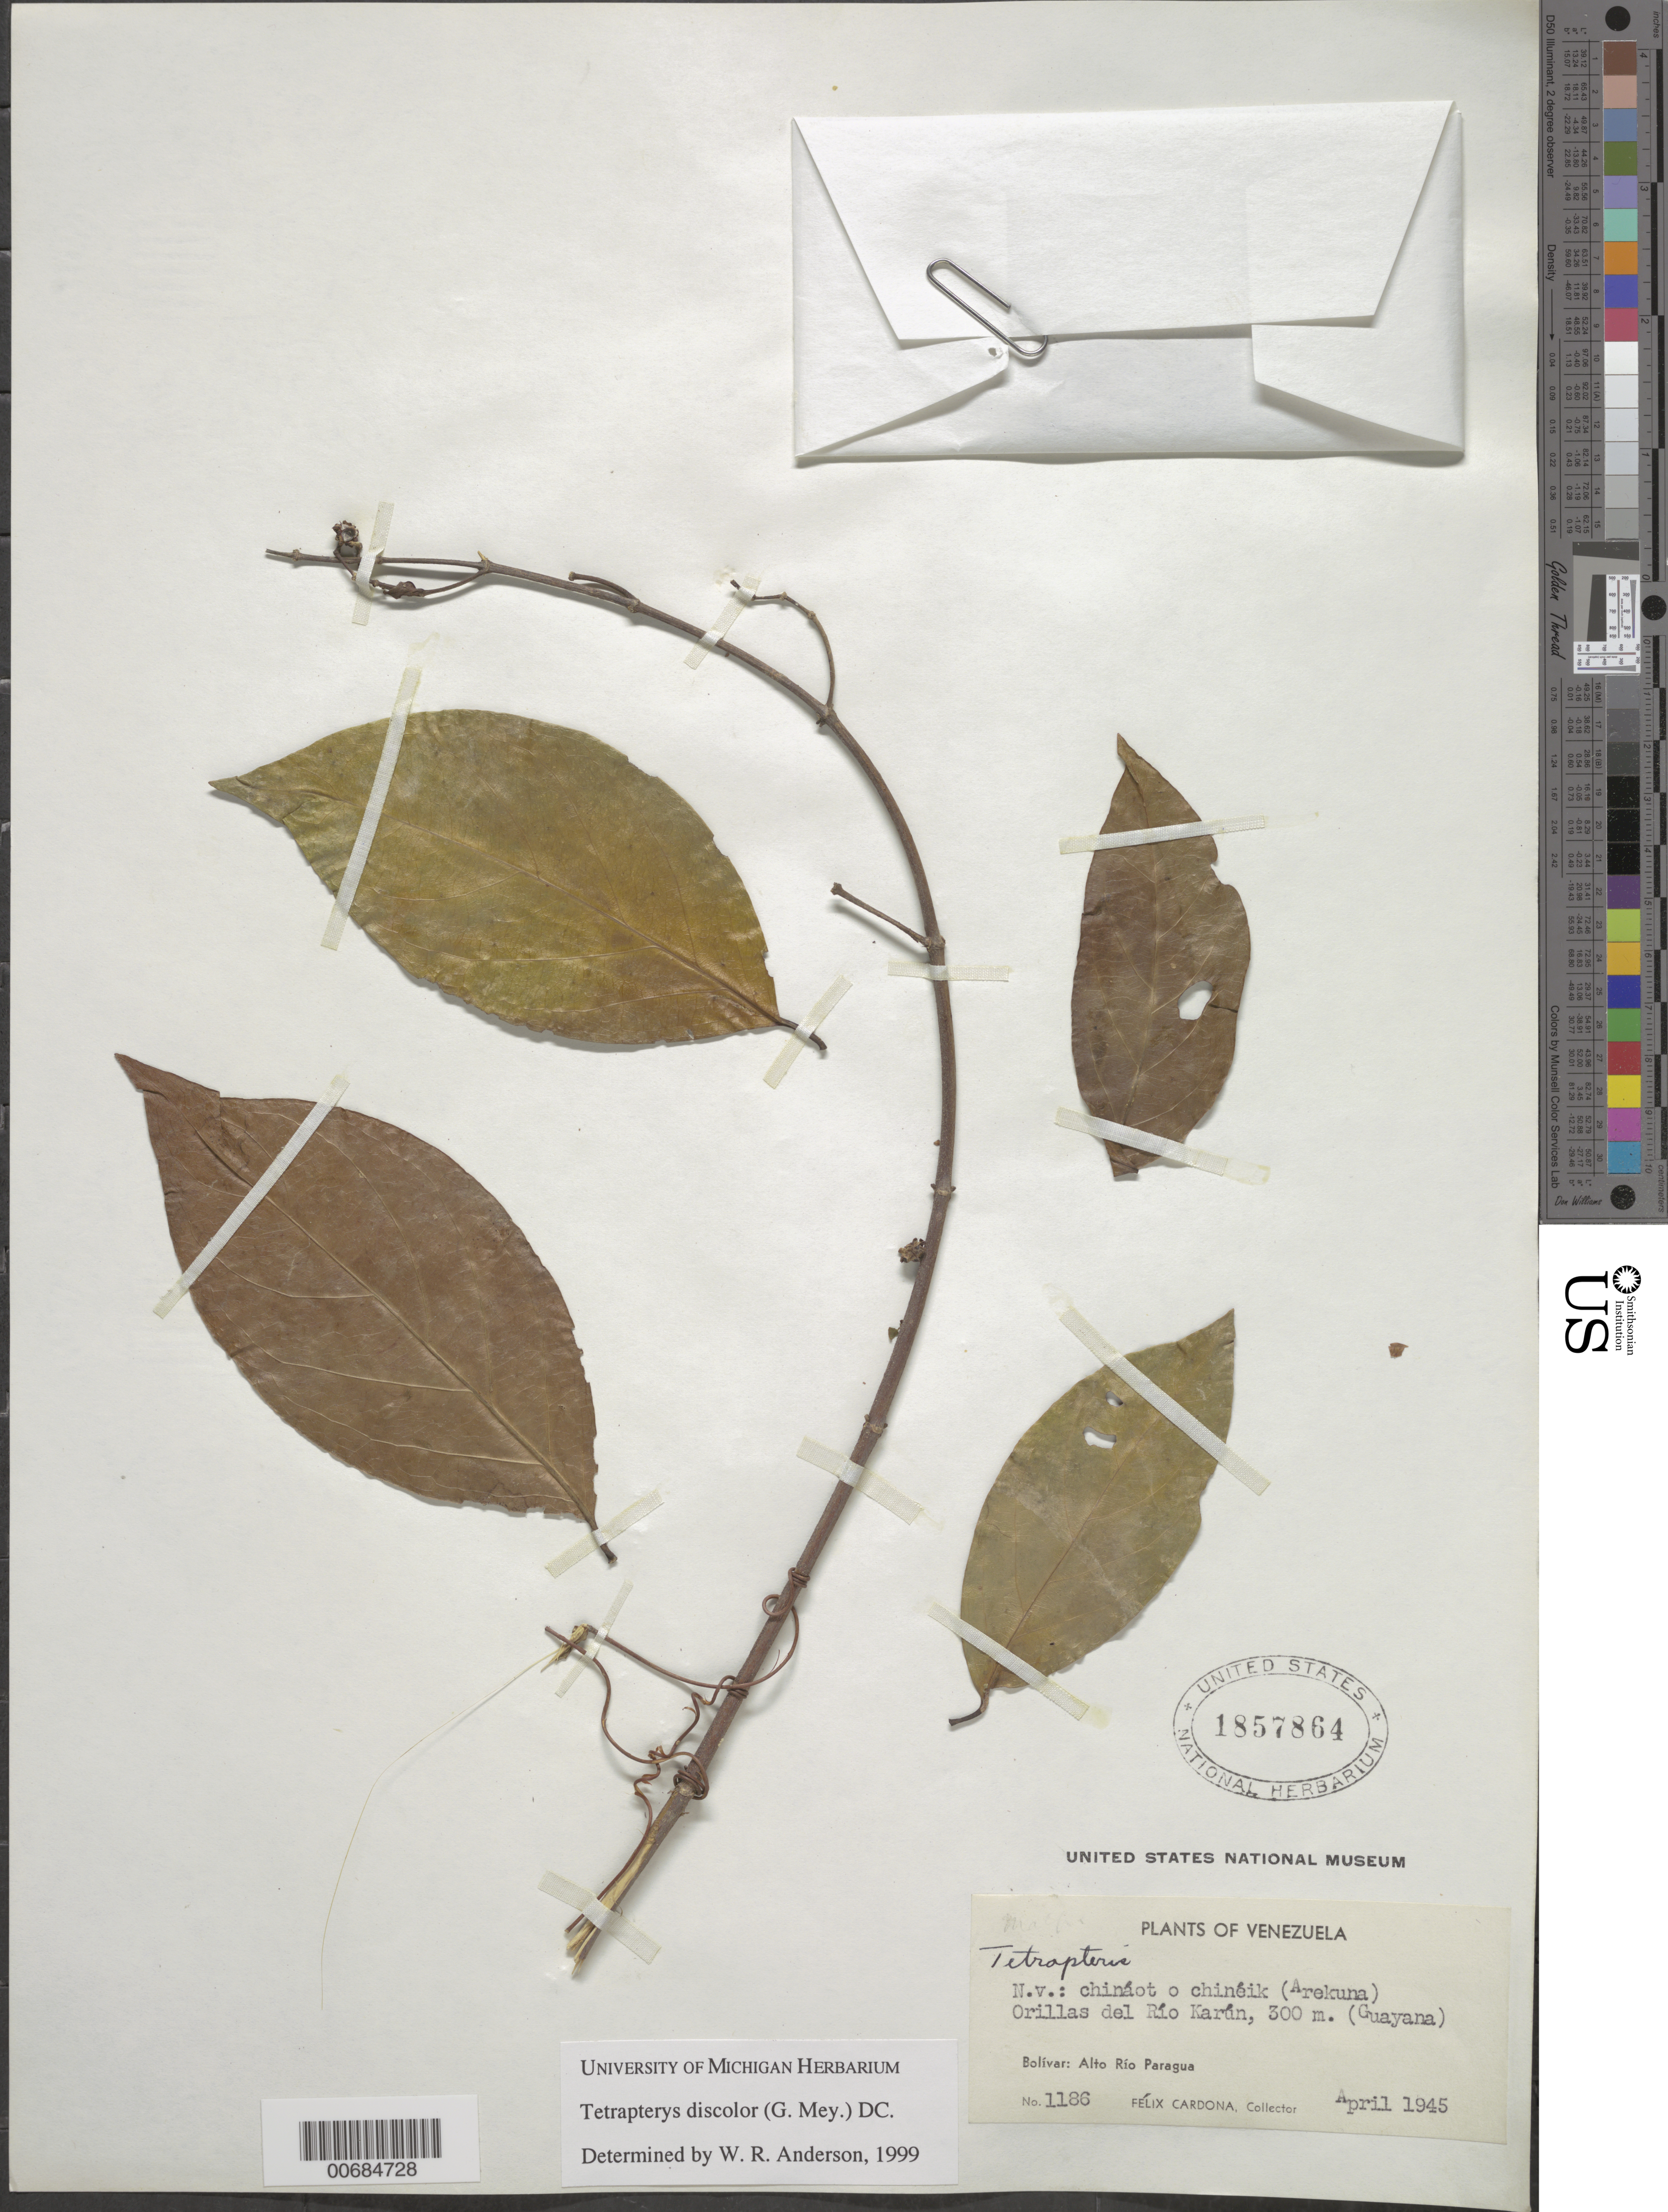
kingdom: Plantae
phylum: Tracheophyta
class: Magnoliopsida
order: Malpighiales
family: Malpighiaceae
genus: Tetrapterys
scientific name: Tetrapterys discolor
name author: (G. Mey.) DC.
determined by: Anderson, W. R., (MICH), University of Michigan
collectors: F. Cardona Puig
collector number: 1186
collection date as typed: Apr-45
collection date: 1945-04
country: Venezuela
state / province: Bolívar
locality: Alto Río Paragua, Río Karún (Guayana)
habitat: Riverbank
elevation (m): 300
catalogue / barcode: US 1857864